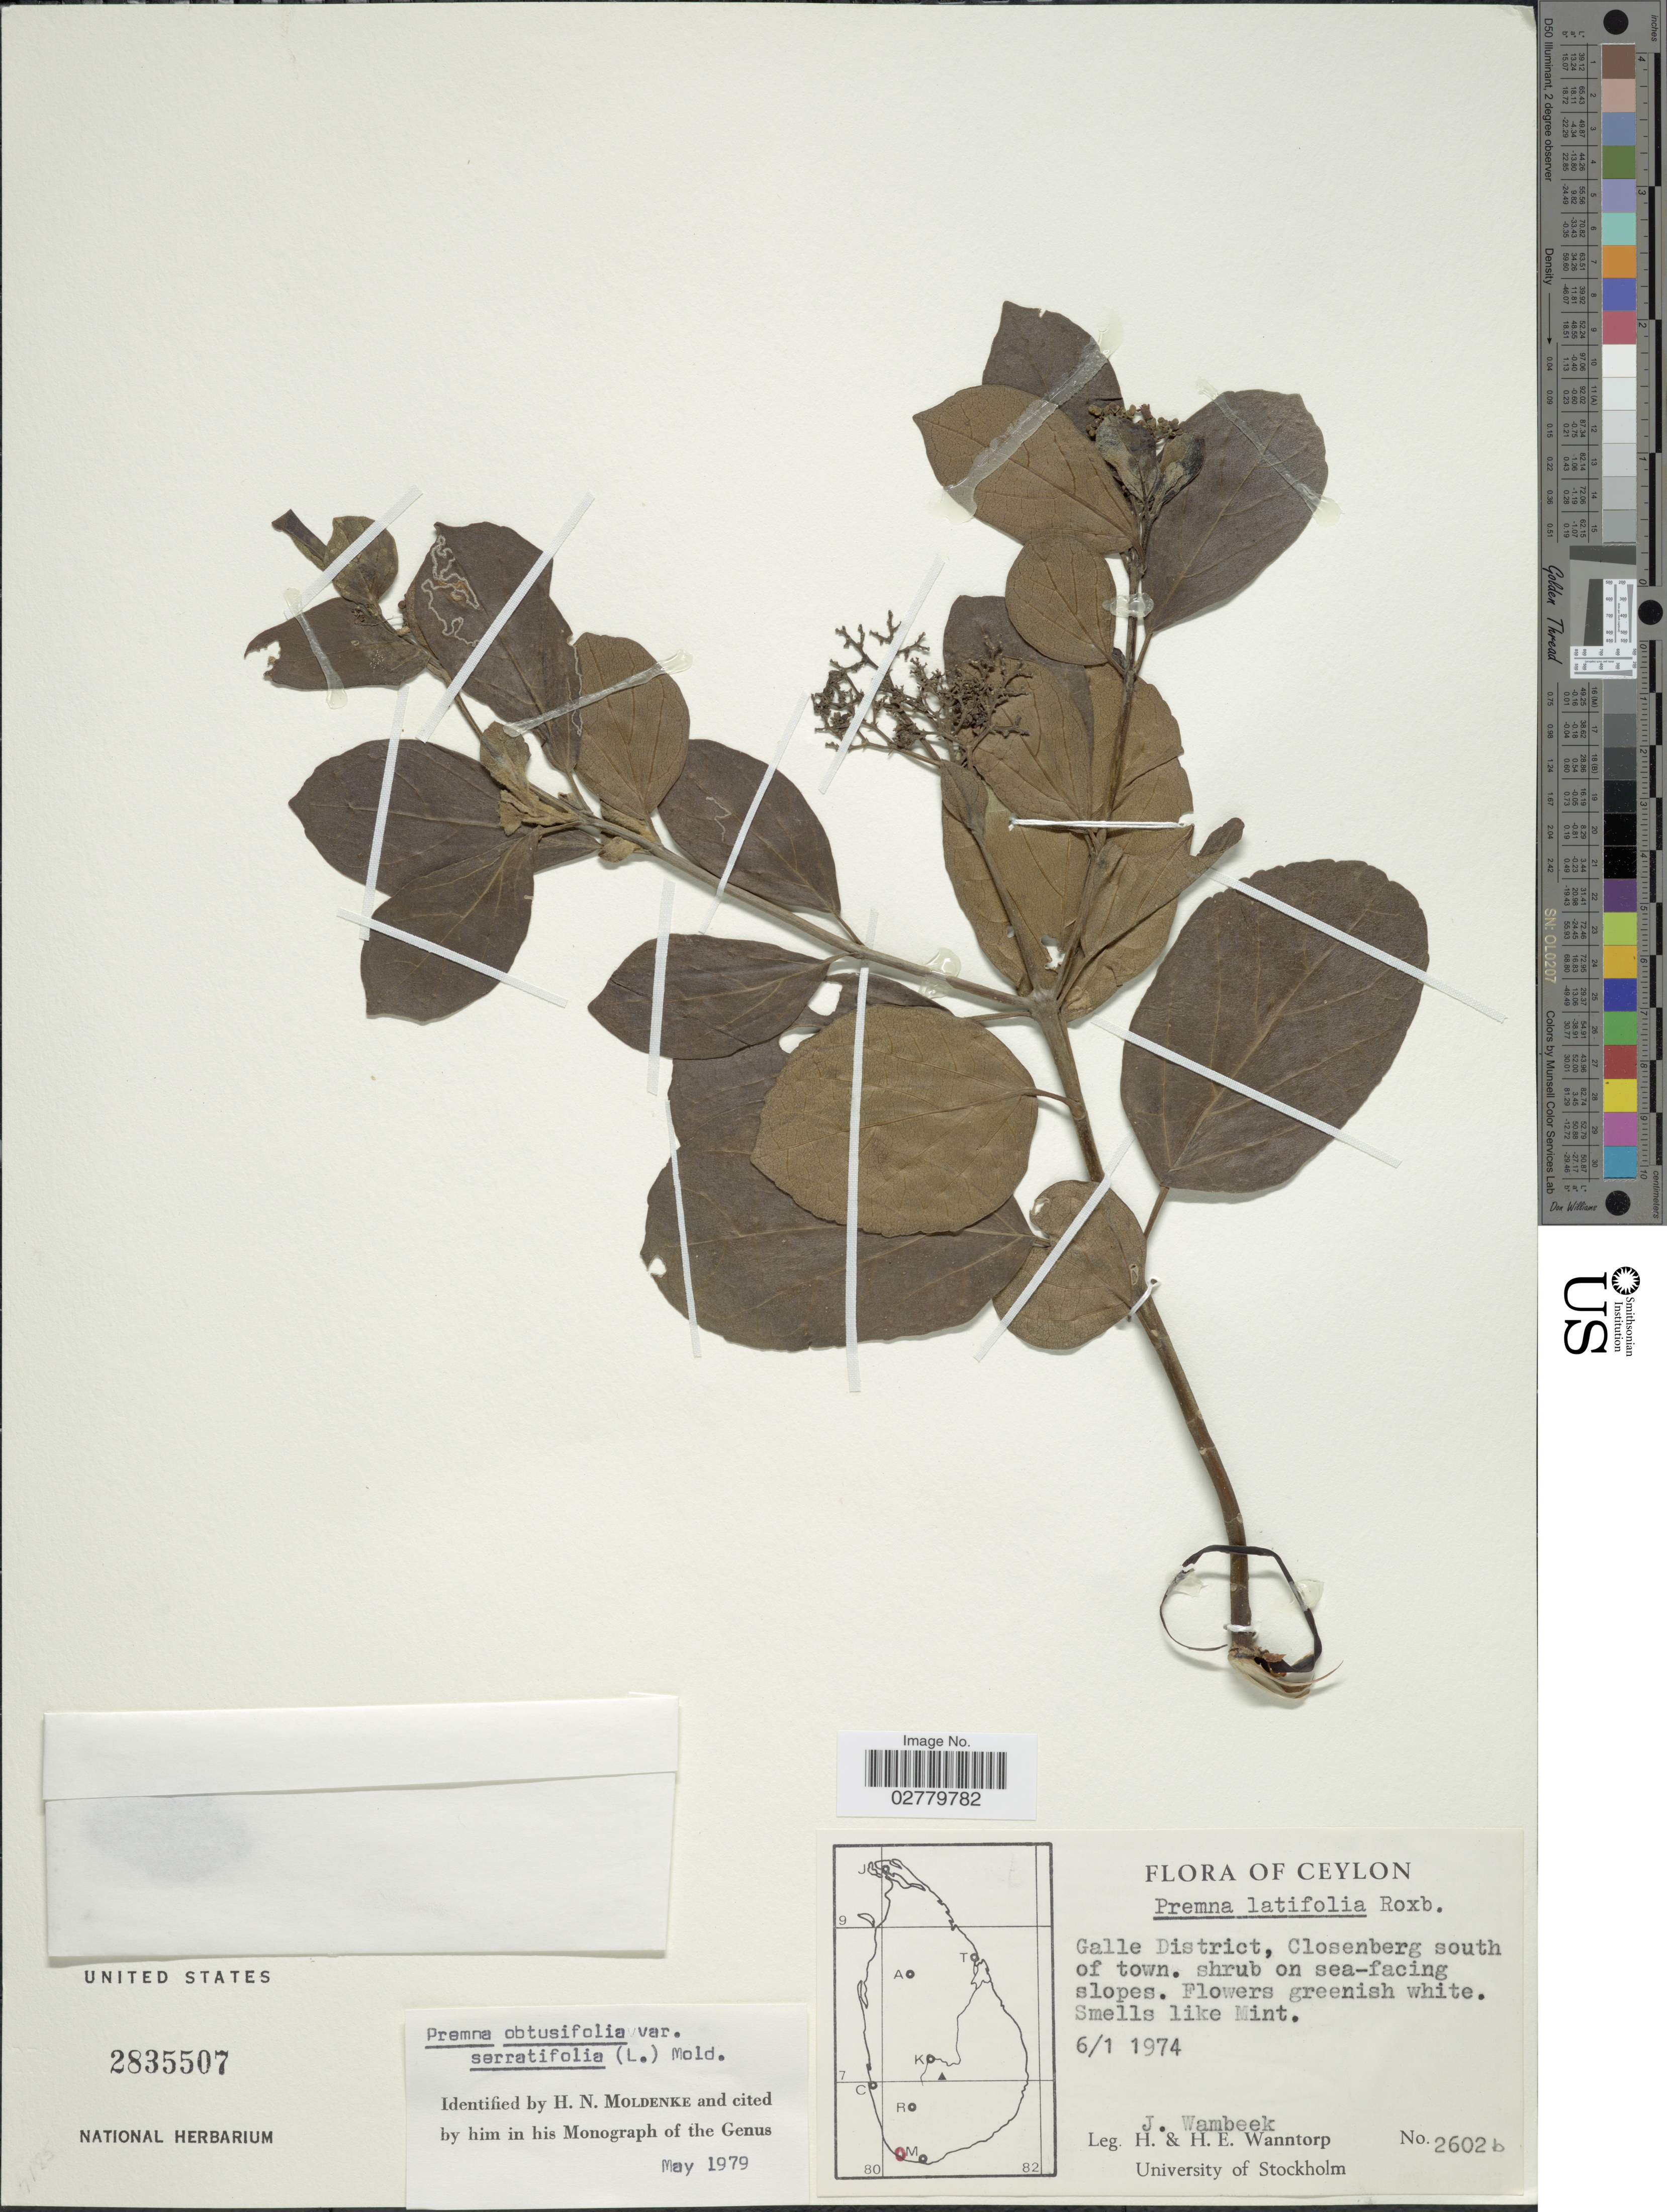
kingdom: Plantae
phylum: Tracheophyta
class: Magnoliopsida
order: Lamiales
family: Lamiaceae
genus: Premna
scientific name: Premna obtusifolia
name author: R. Br.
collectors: J. Wambeek, H. Wanntorp & H. Wanntorp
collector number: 2602b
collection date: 1974-01-06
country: Sri Lanka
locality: Ceylon. Galle District, Closenberg south of town.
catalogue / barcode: US 2835507